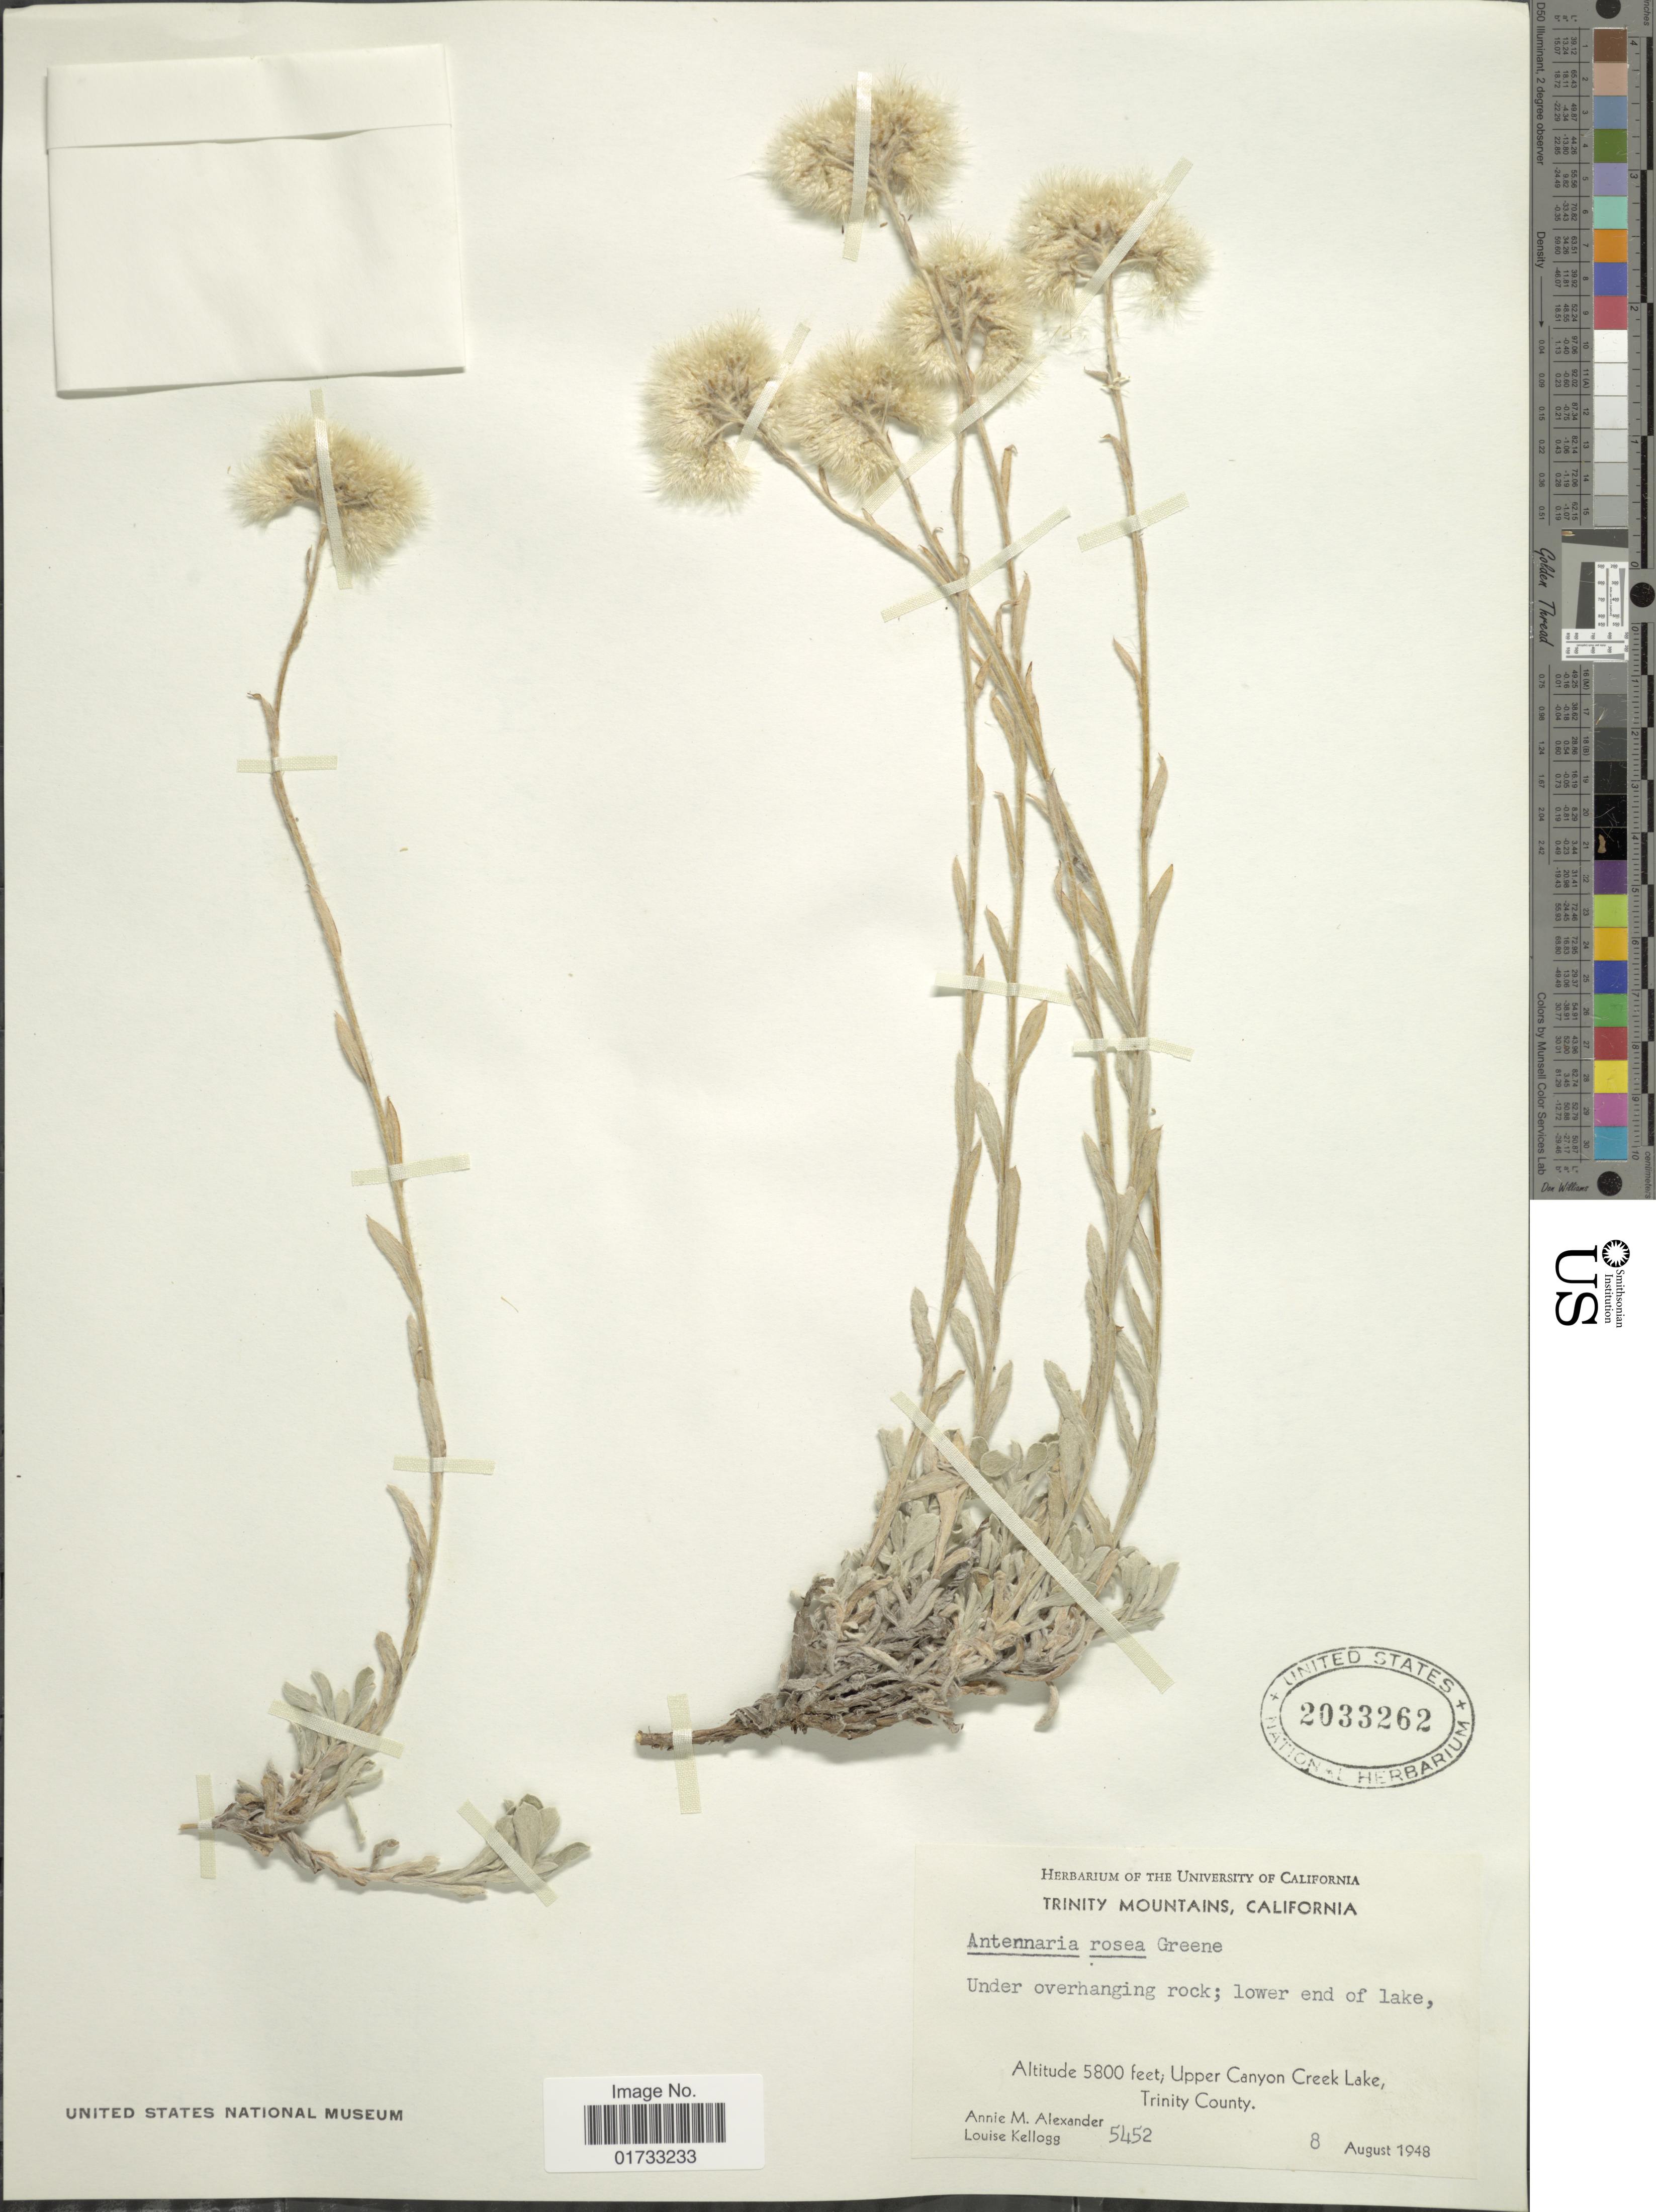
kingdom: Plantae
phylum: Tracheophyta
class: Magnoliopsida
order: Asterales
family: Asteraceae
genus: Antennaria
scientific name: Antennaria rosea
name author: Greene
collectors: A. M. Alexander & L. Kellogg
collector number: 5452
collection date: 1948-08-08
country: United States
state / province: California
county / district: Trinity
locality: Trinity Mountains, under overhanging rock; lower end of lake, Upper Canyon Creek Lake, Trinity County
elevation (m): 1768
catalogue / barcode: US 2033262